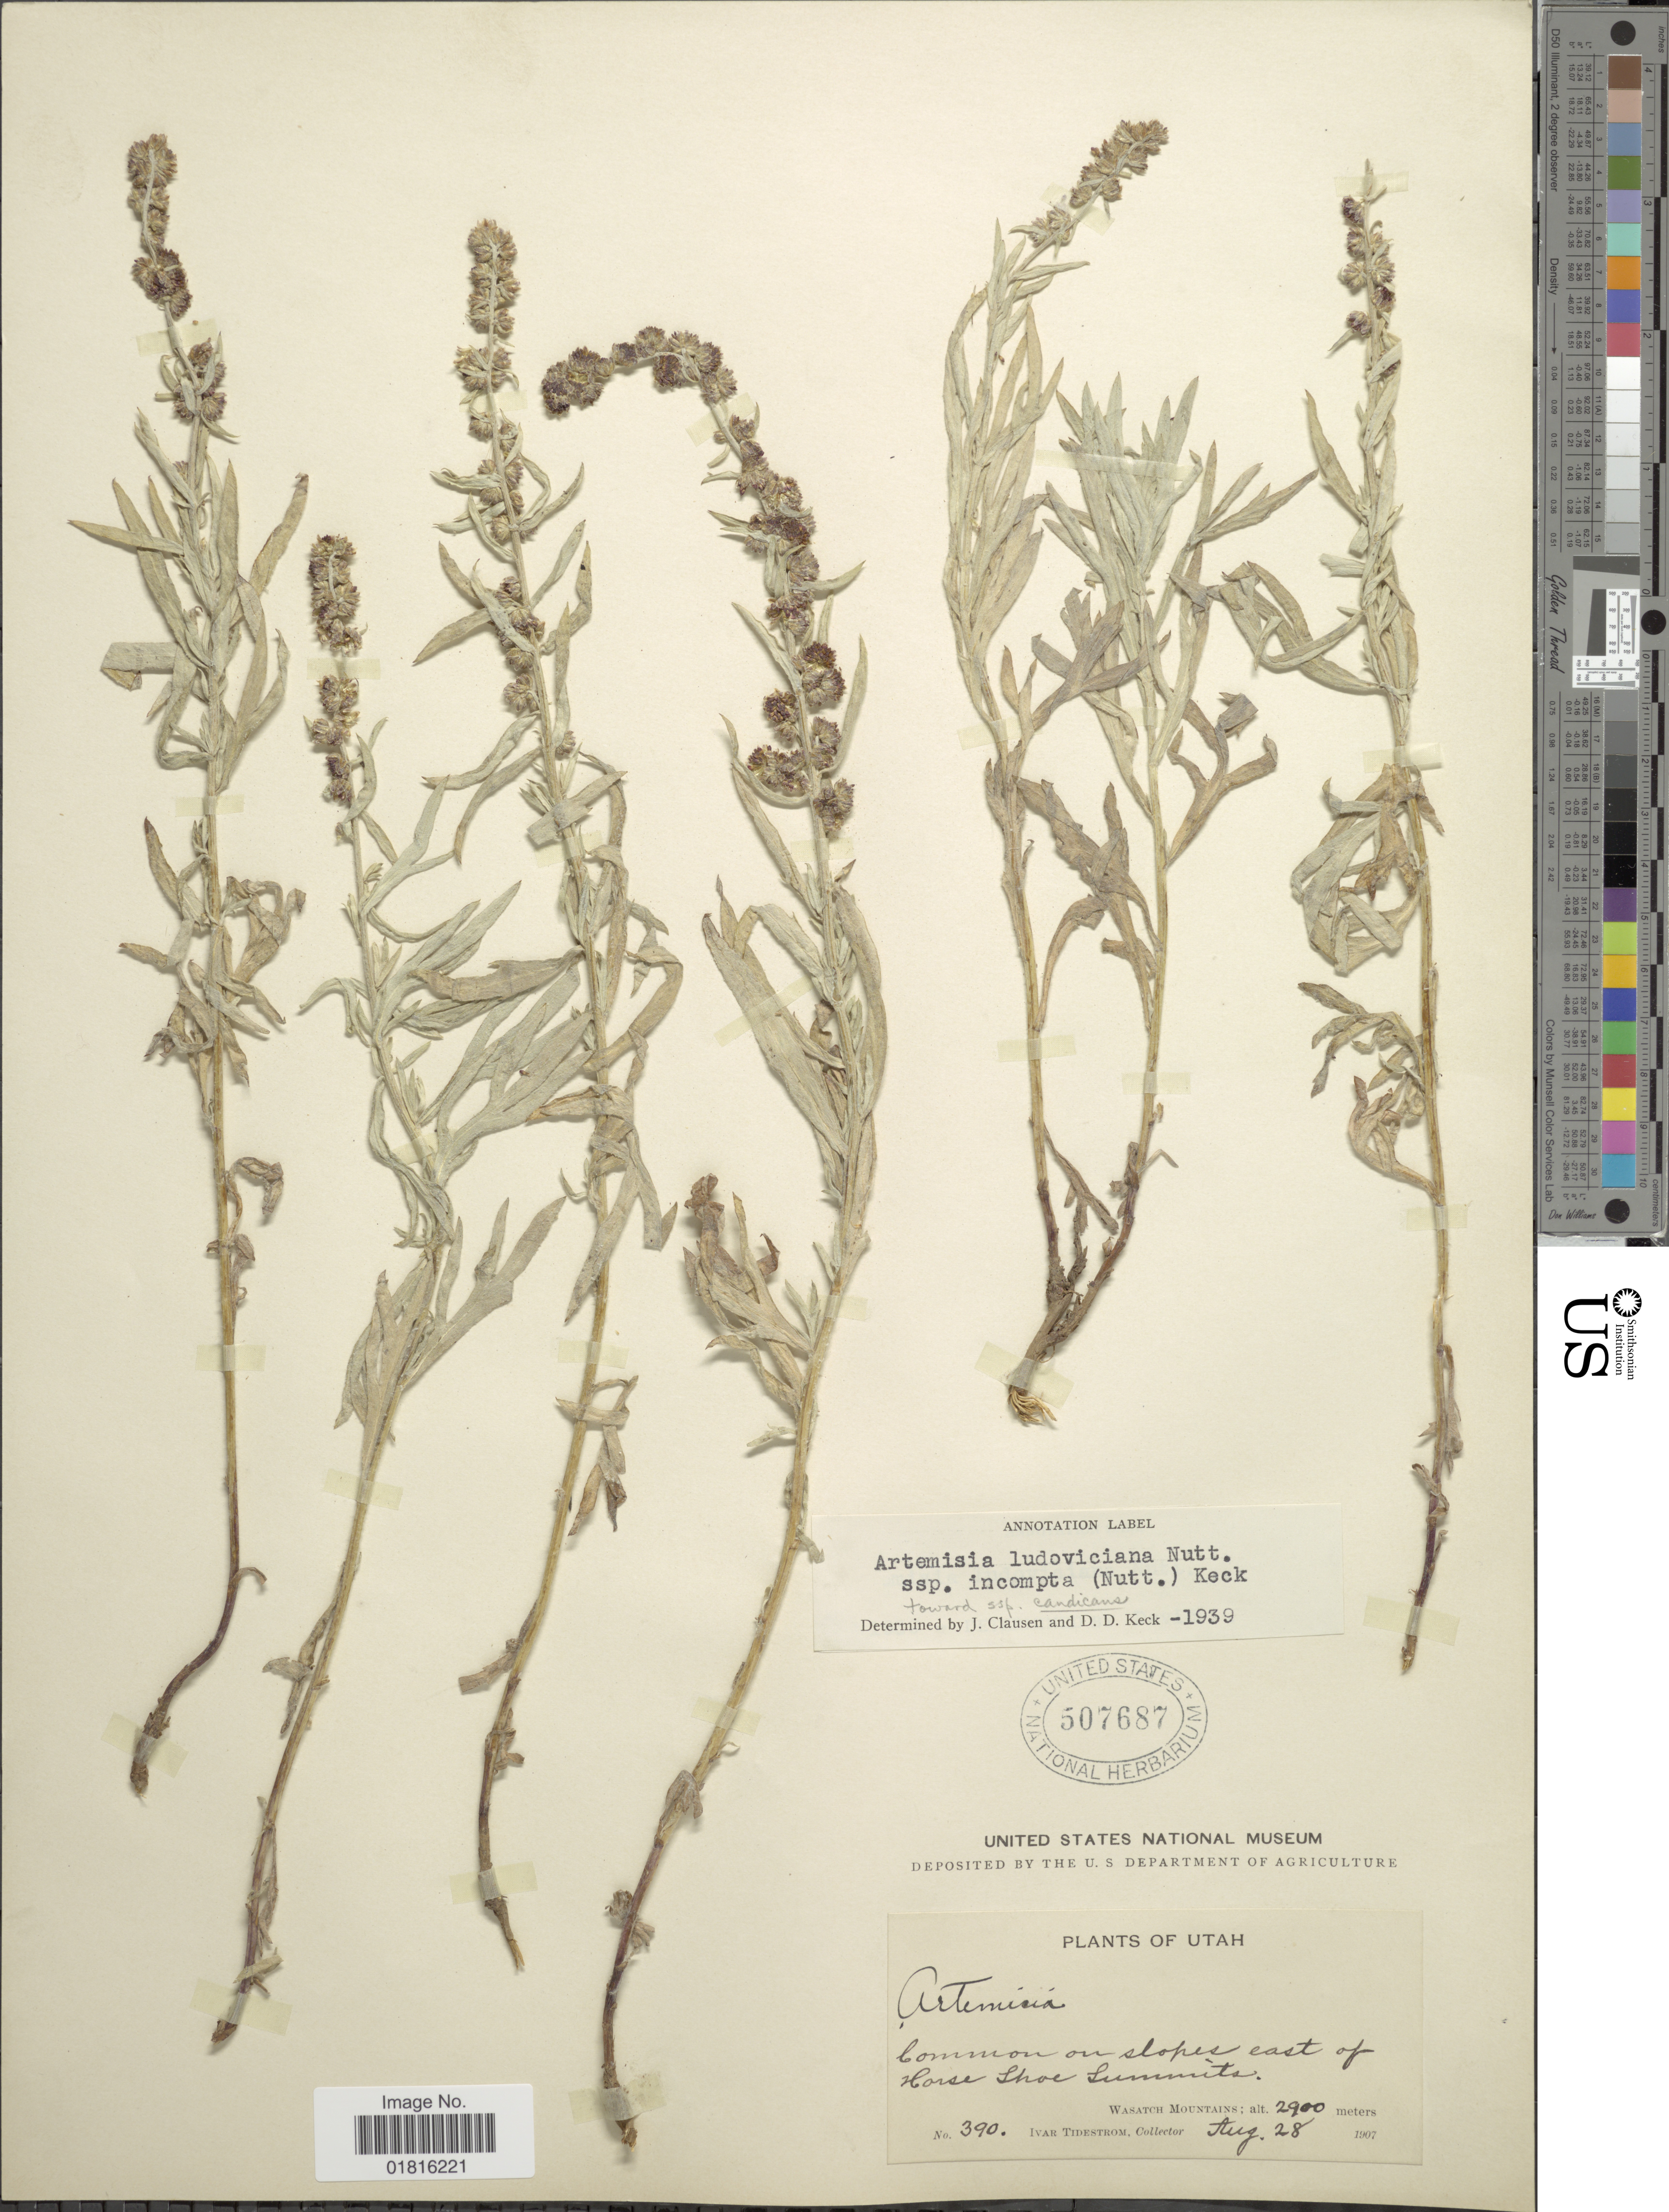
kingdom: Plantae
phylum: Tracheophyta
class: Magnoliopsida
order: Asterales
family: Asteraceae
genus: Artemisia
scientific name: Artemisia ludoviciana subsp. incompta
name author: (Nutt.) D.D. Keck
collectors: I. F. Tidestrom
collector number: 390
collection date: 1907-08-28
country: United States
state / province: Utah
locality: Common on slope east of Horse Shoe Summits, Wasatch Mountains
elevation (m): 2900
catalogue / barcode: US 507687